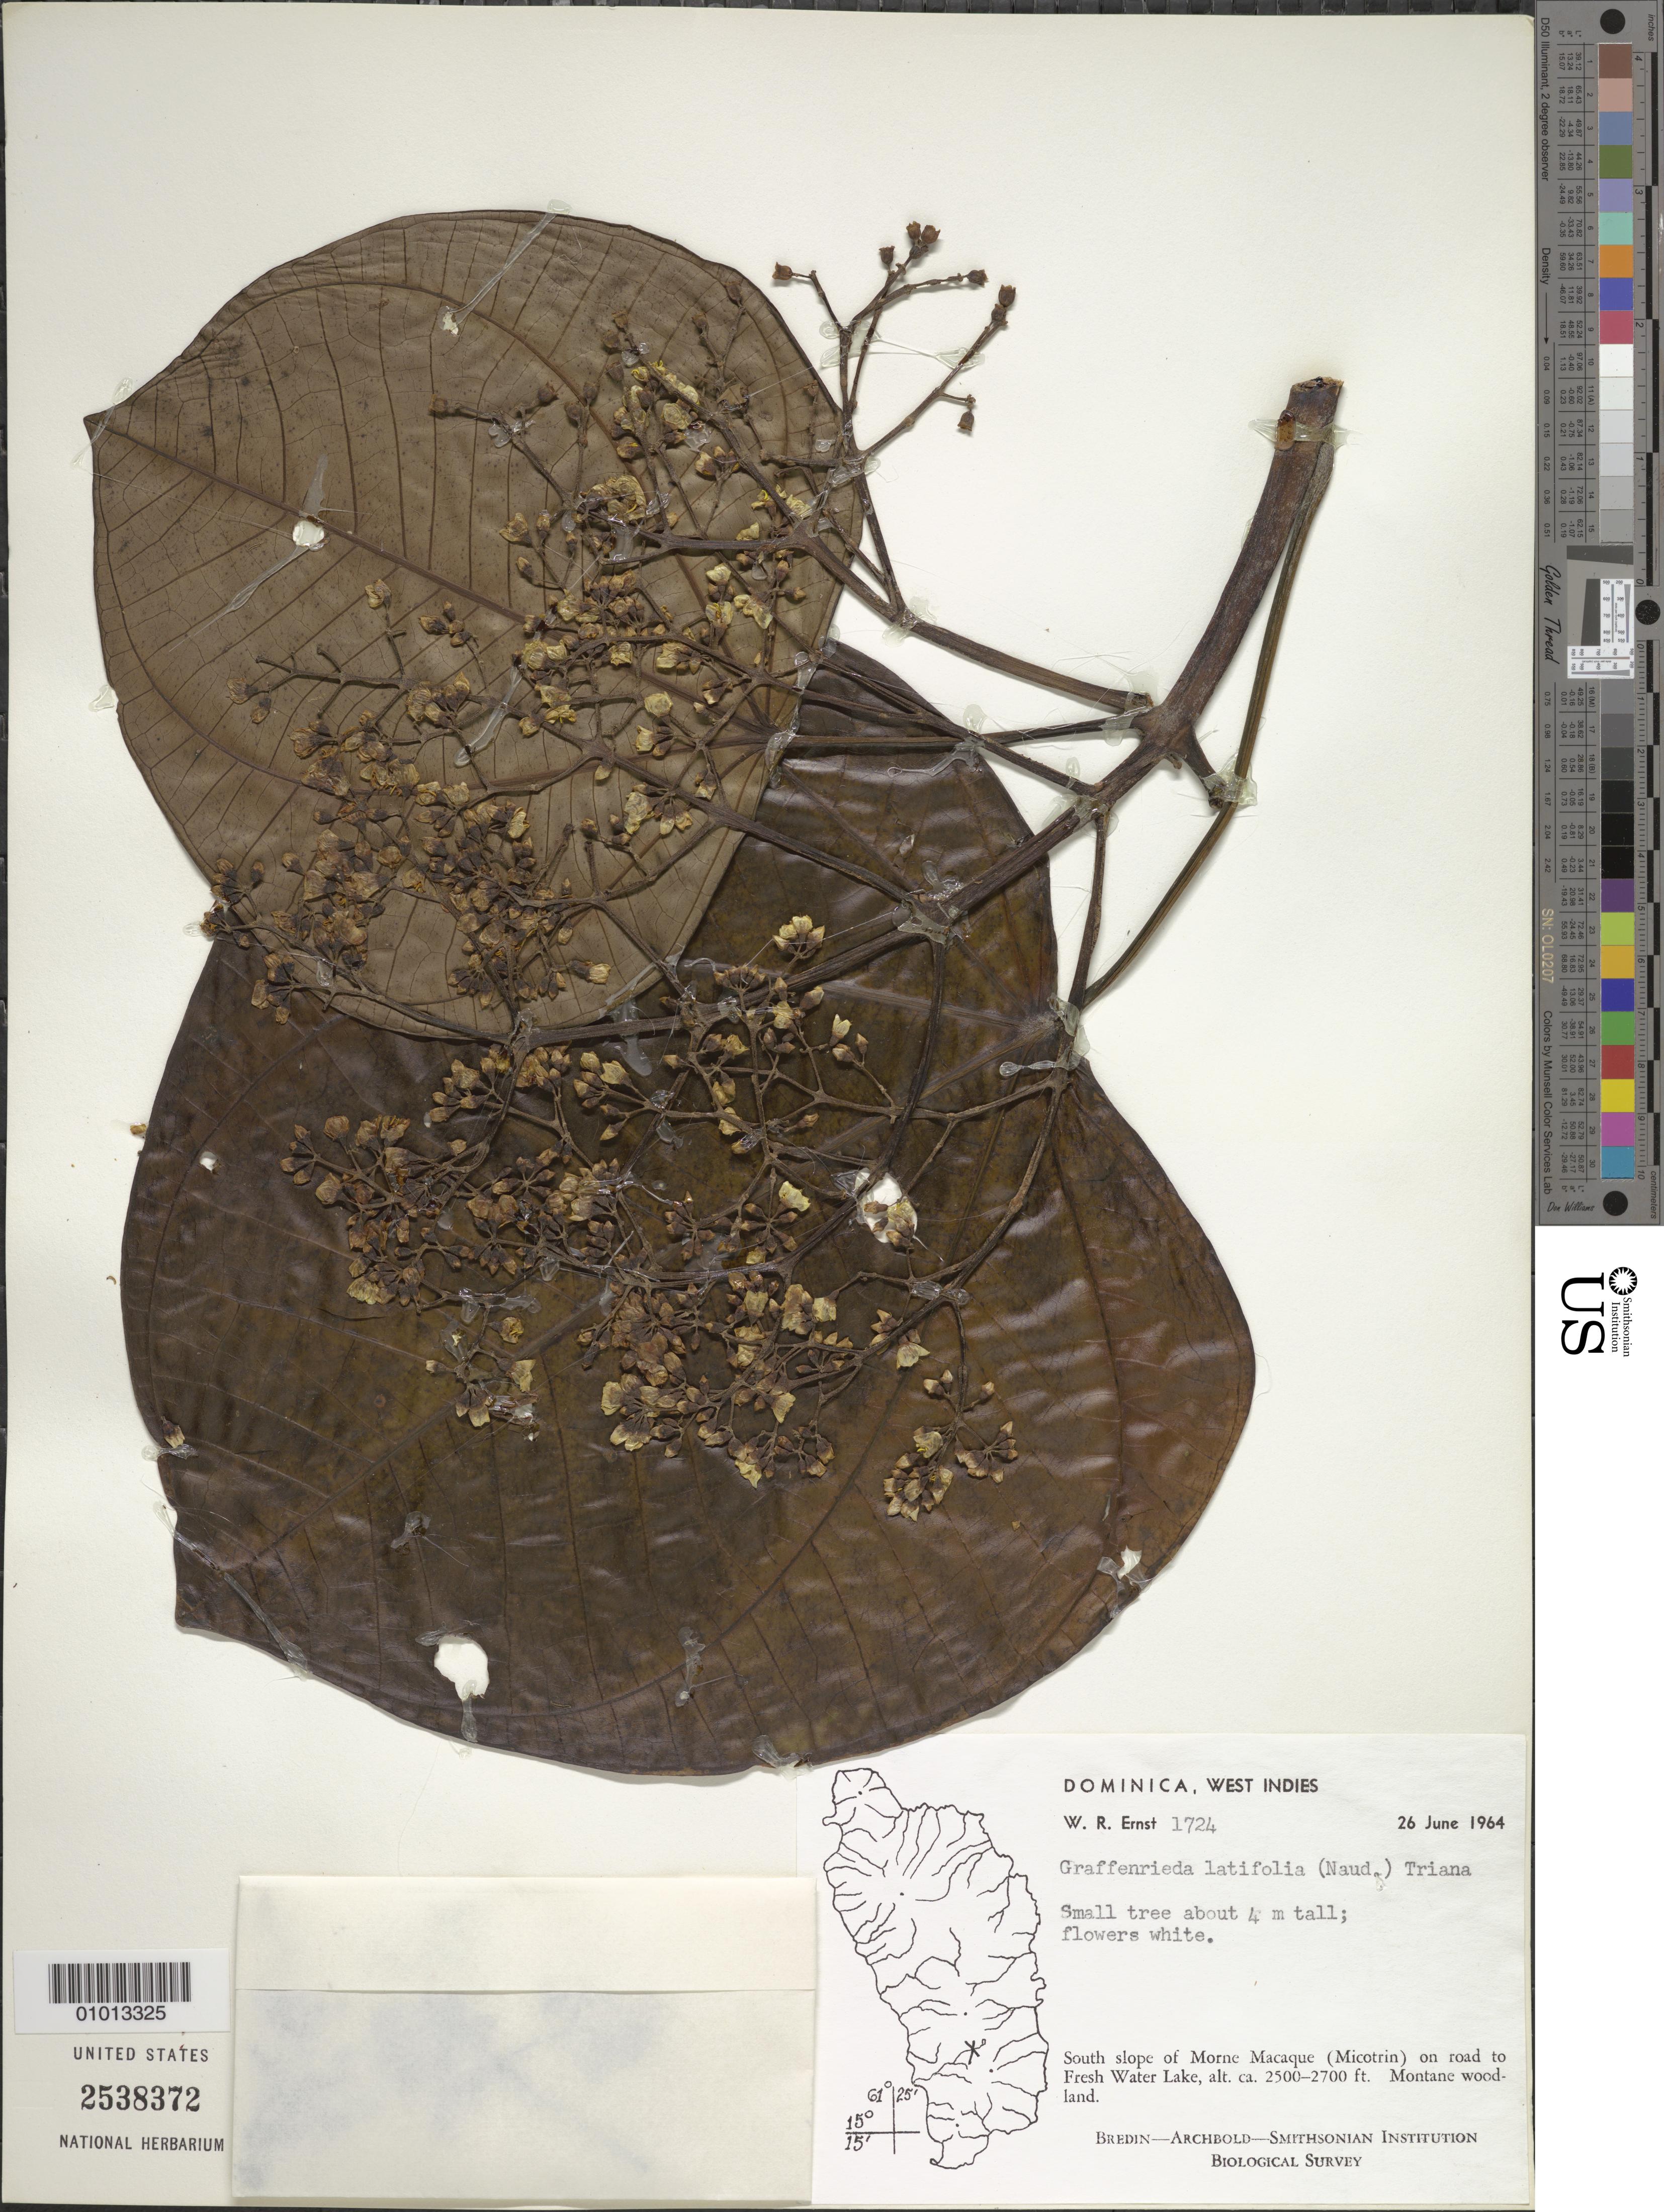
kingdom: Plantae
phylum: Tracheophyta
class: Magnoliopsida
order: Myrtales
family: Melastomataceae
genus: Graffenrieda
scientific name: Graffenrieda latifolia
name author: (Naudin) Triana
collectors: W. R. Ernst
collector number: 1724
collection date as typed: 26 Jun 1964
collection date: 1964-06-26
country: Dominica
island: Dominica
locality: South slope of Morne Macaque (Micotrin) on road to Fresh Water Lake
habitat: Montane woodland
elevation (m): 762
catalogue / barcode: US 2538372